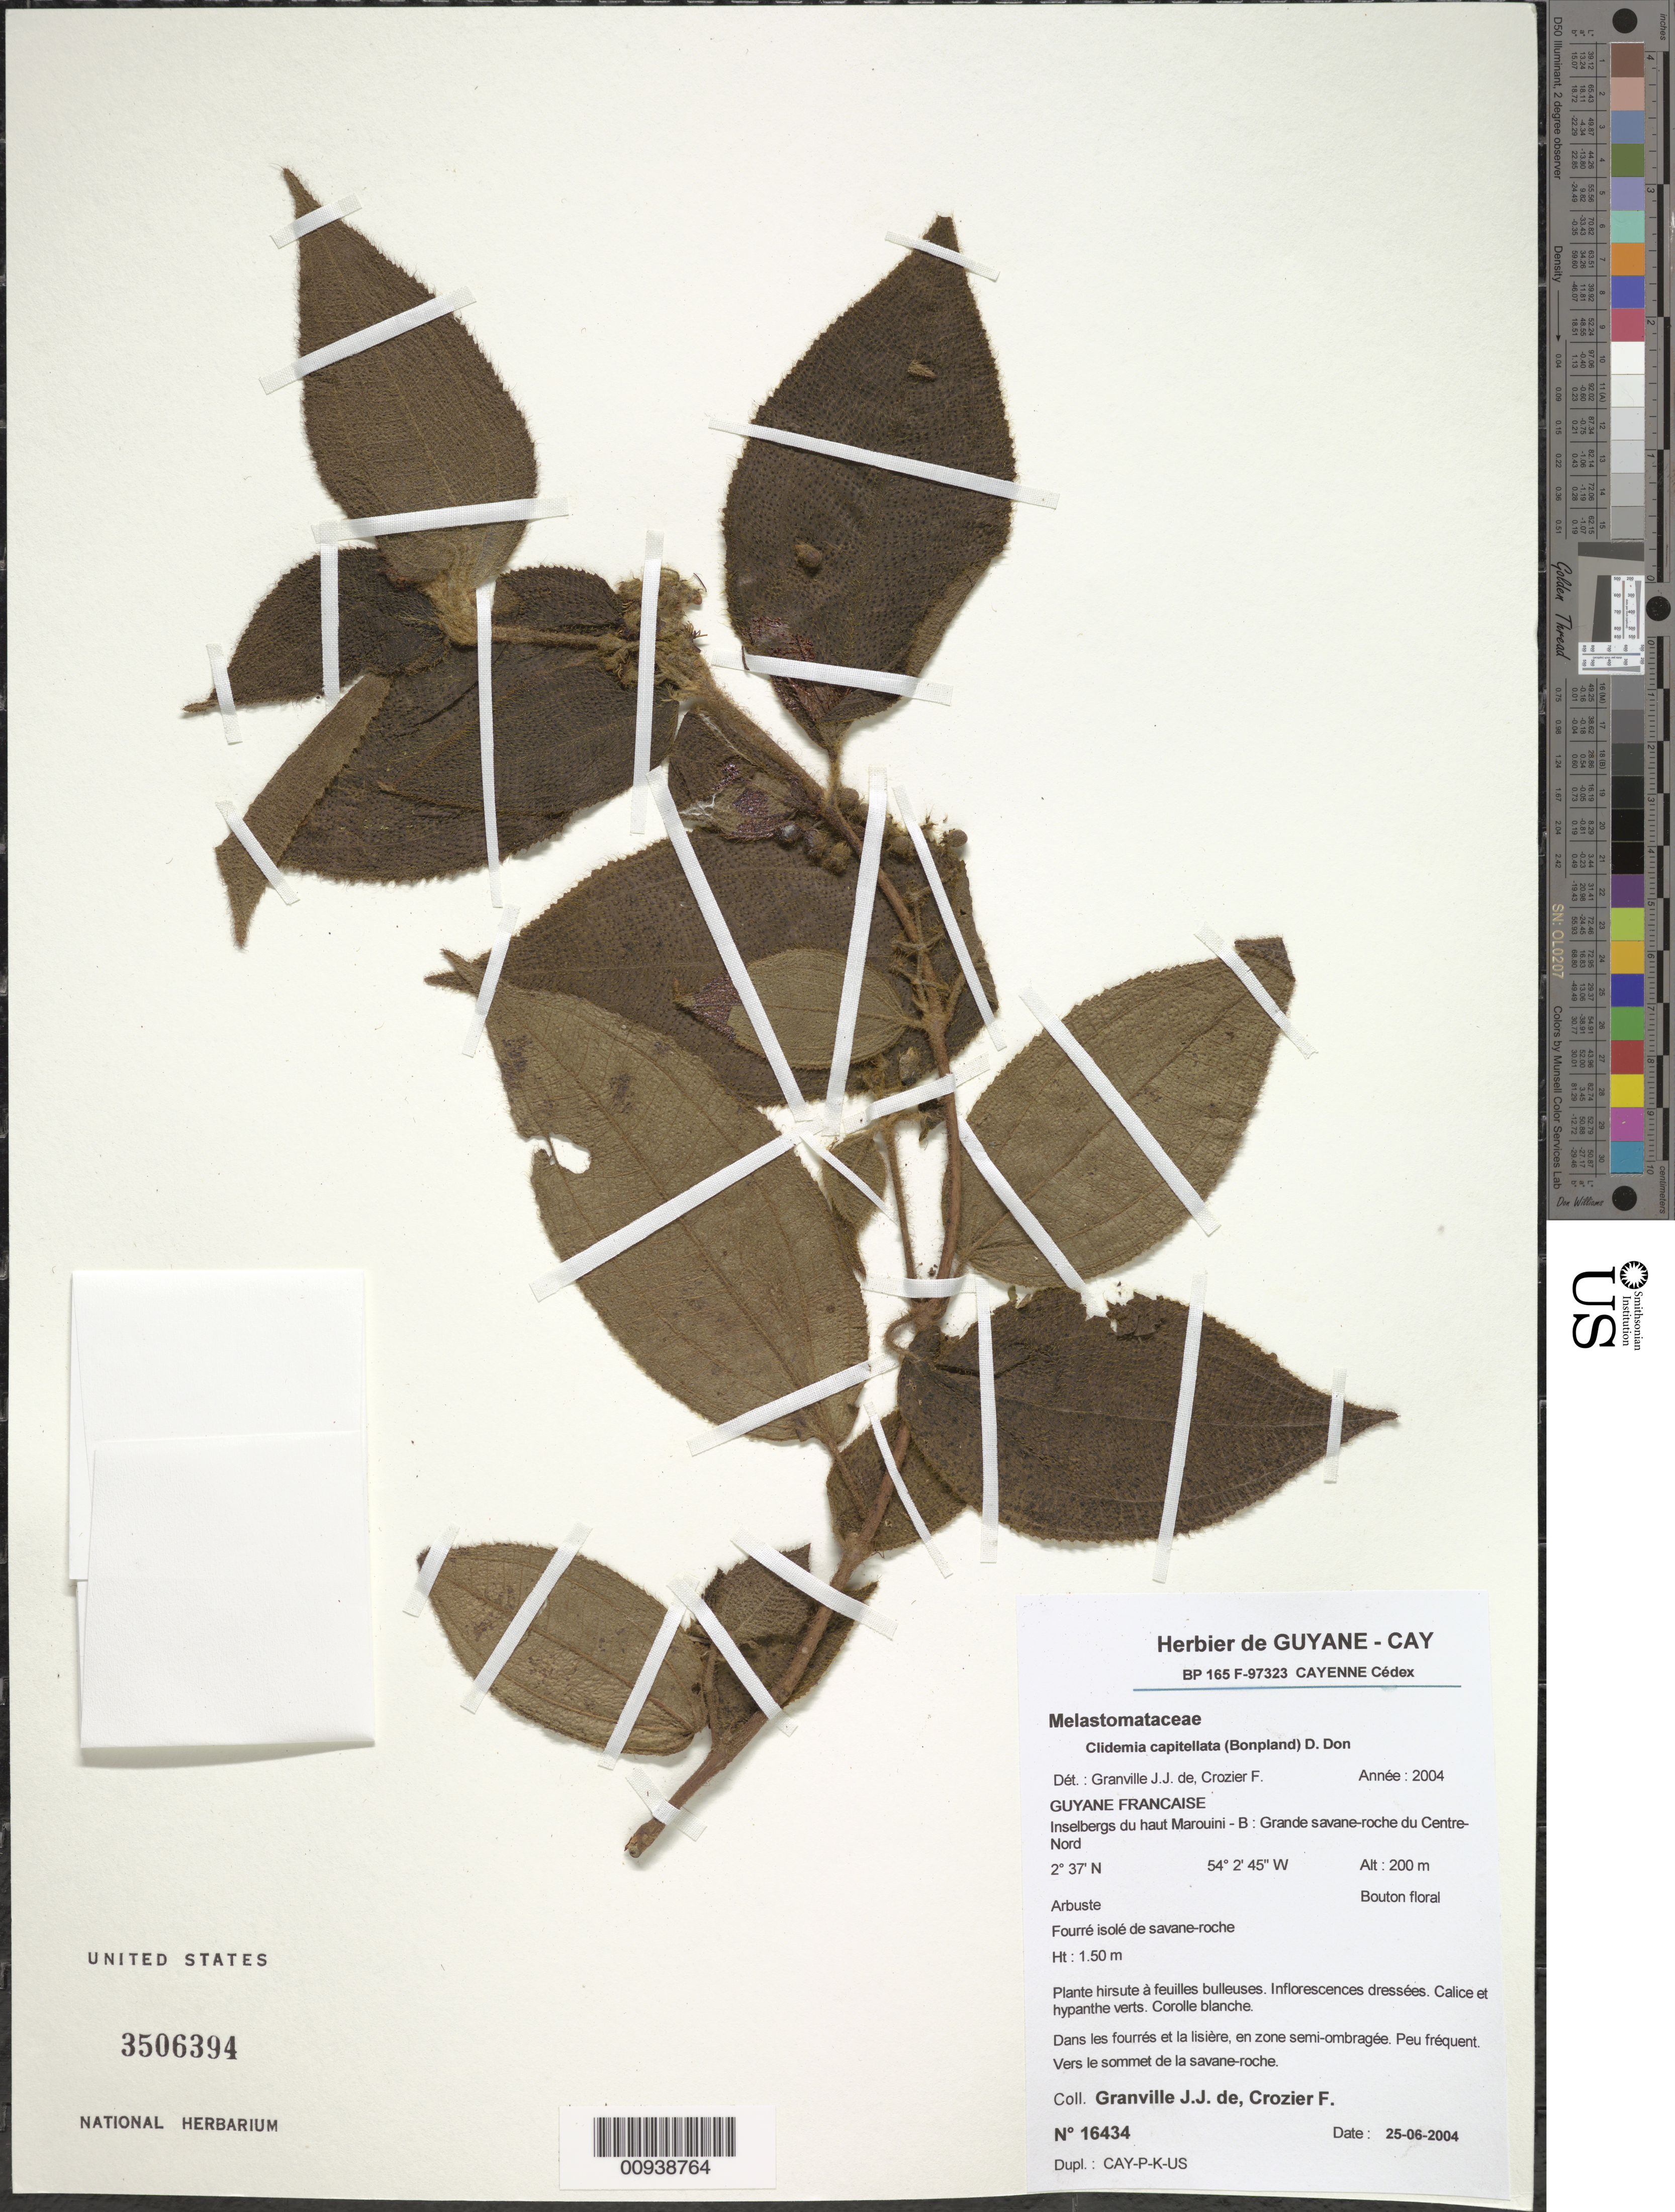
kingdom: Plantae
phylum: Tracheophyta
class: Magnoliopsida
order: Myrtales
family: Melastomataceae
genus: Clidemia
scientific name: Clidemia capitellata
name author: (Bonpl.) D. Don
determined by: Crozier, F.; Granville, J. J.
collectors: J.-J. de Granville & F. Crozier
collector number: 16434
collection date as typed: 25-Jun-04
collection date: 2004-06-25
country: French Guiana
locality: Haut Marouini-B; grande savane-roche du Centre-Nord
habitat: Fourré isolé de savane-roche, vers le sommet de la savane-roche; dans les fourrés et la lisière, en zone semi-ombragée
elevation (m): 200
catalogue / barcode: US 3506394